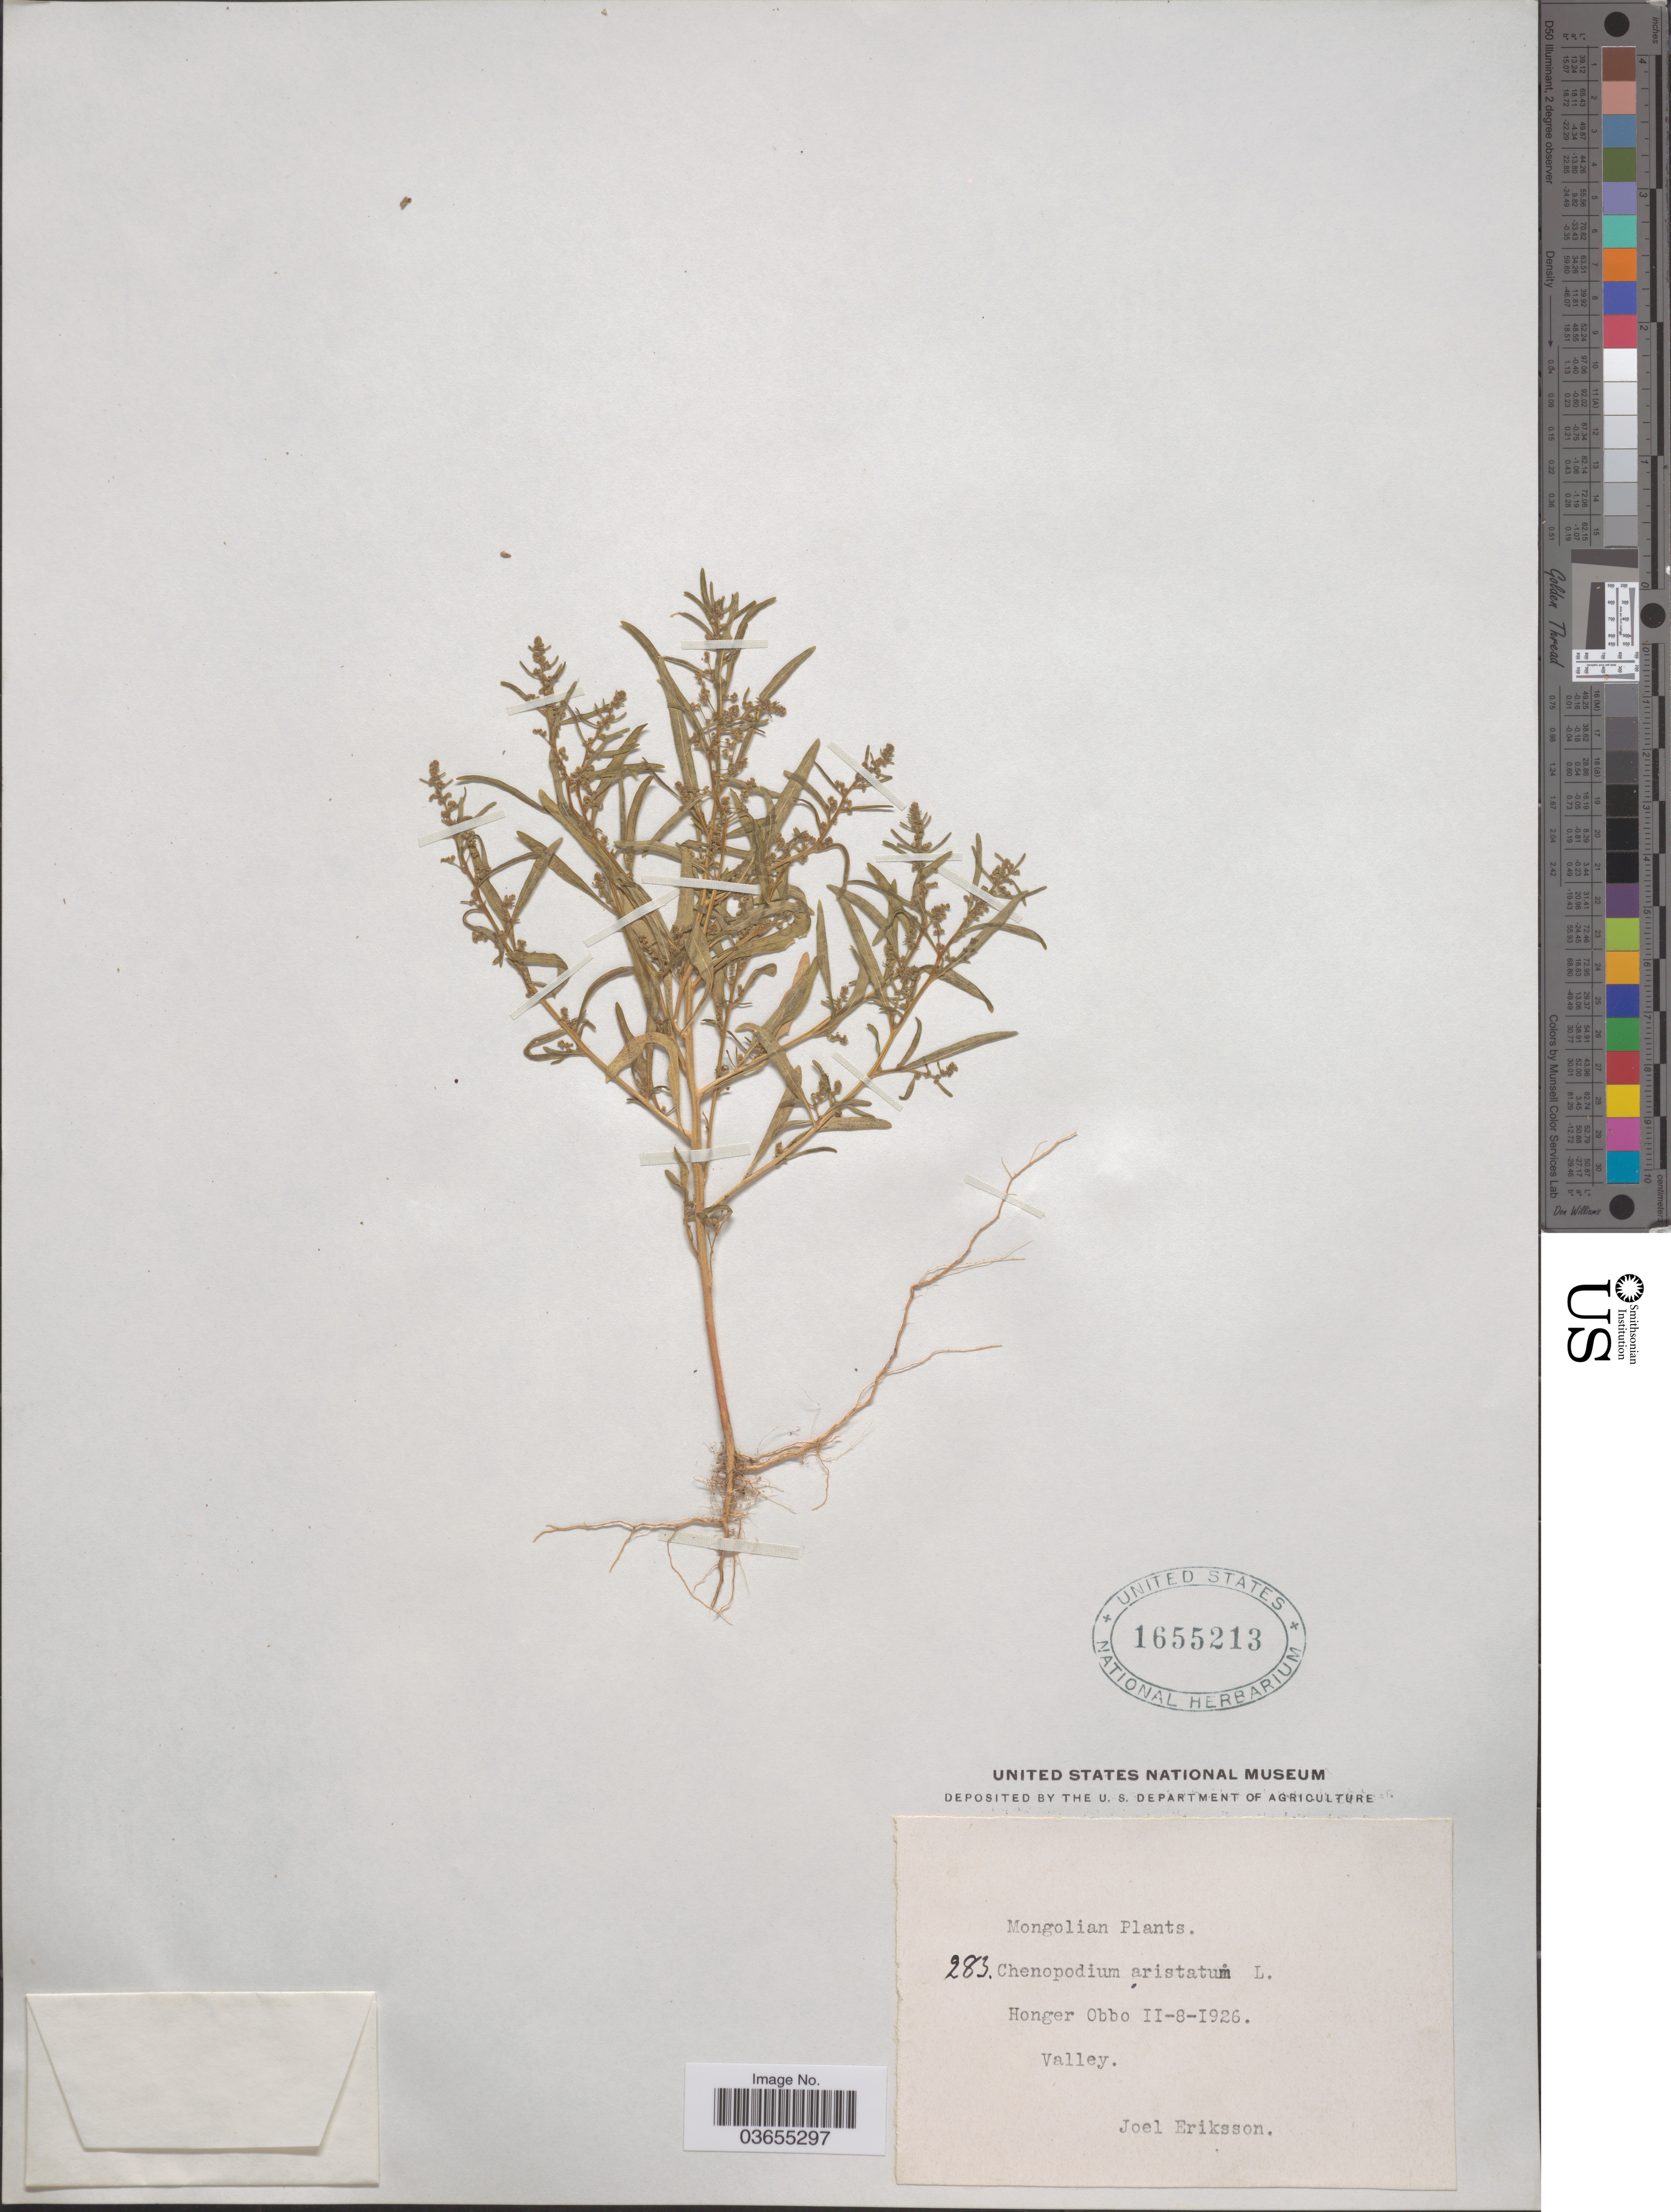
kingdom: Plantae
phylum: Tracheophyta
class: Magnoliopsida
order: Caryophyllales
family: Amaranthaceae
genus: Chenopodium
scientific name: Chenopodium aristatum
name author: L.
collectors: J. Eriksson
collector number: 283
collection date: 1926-02-08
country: Mongolia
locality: Honger Obbo. Valley.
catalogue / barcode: US 1655213